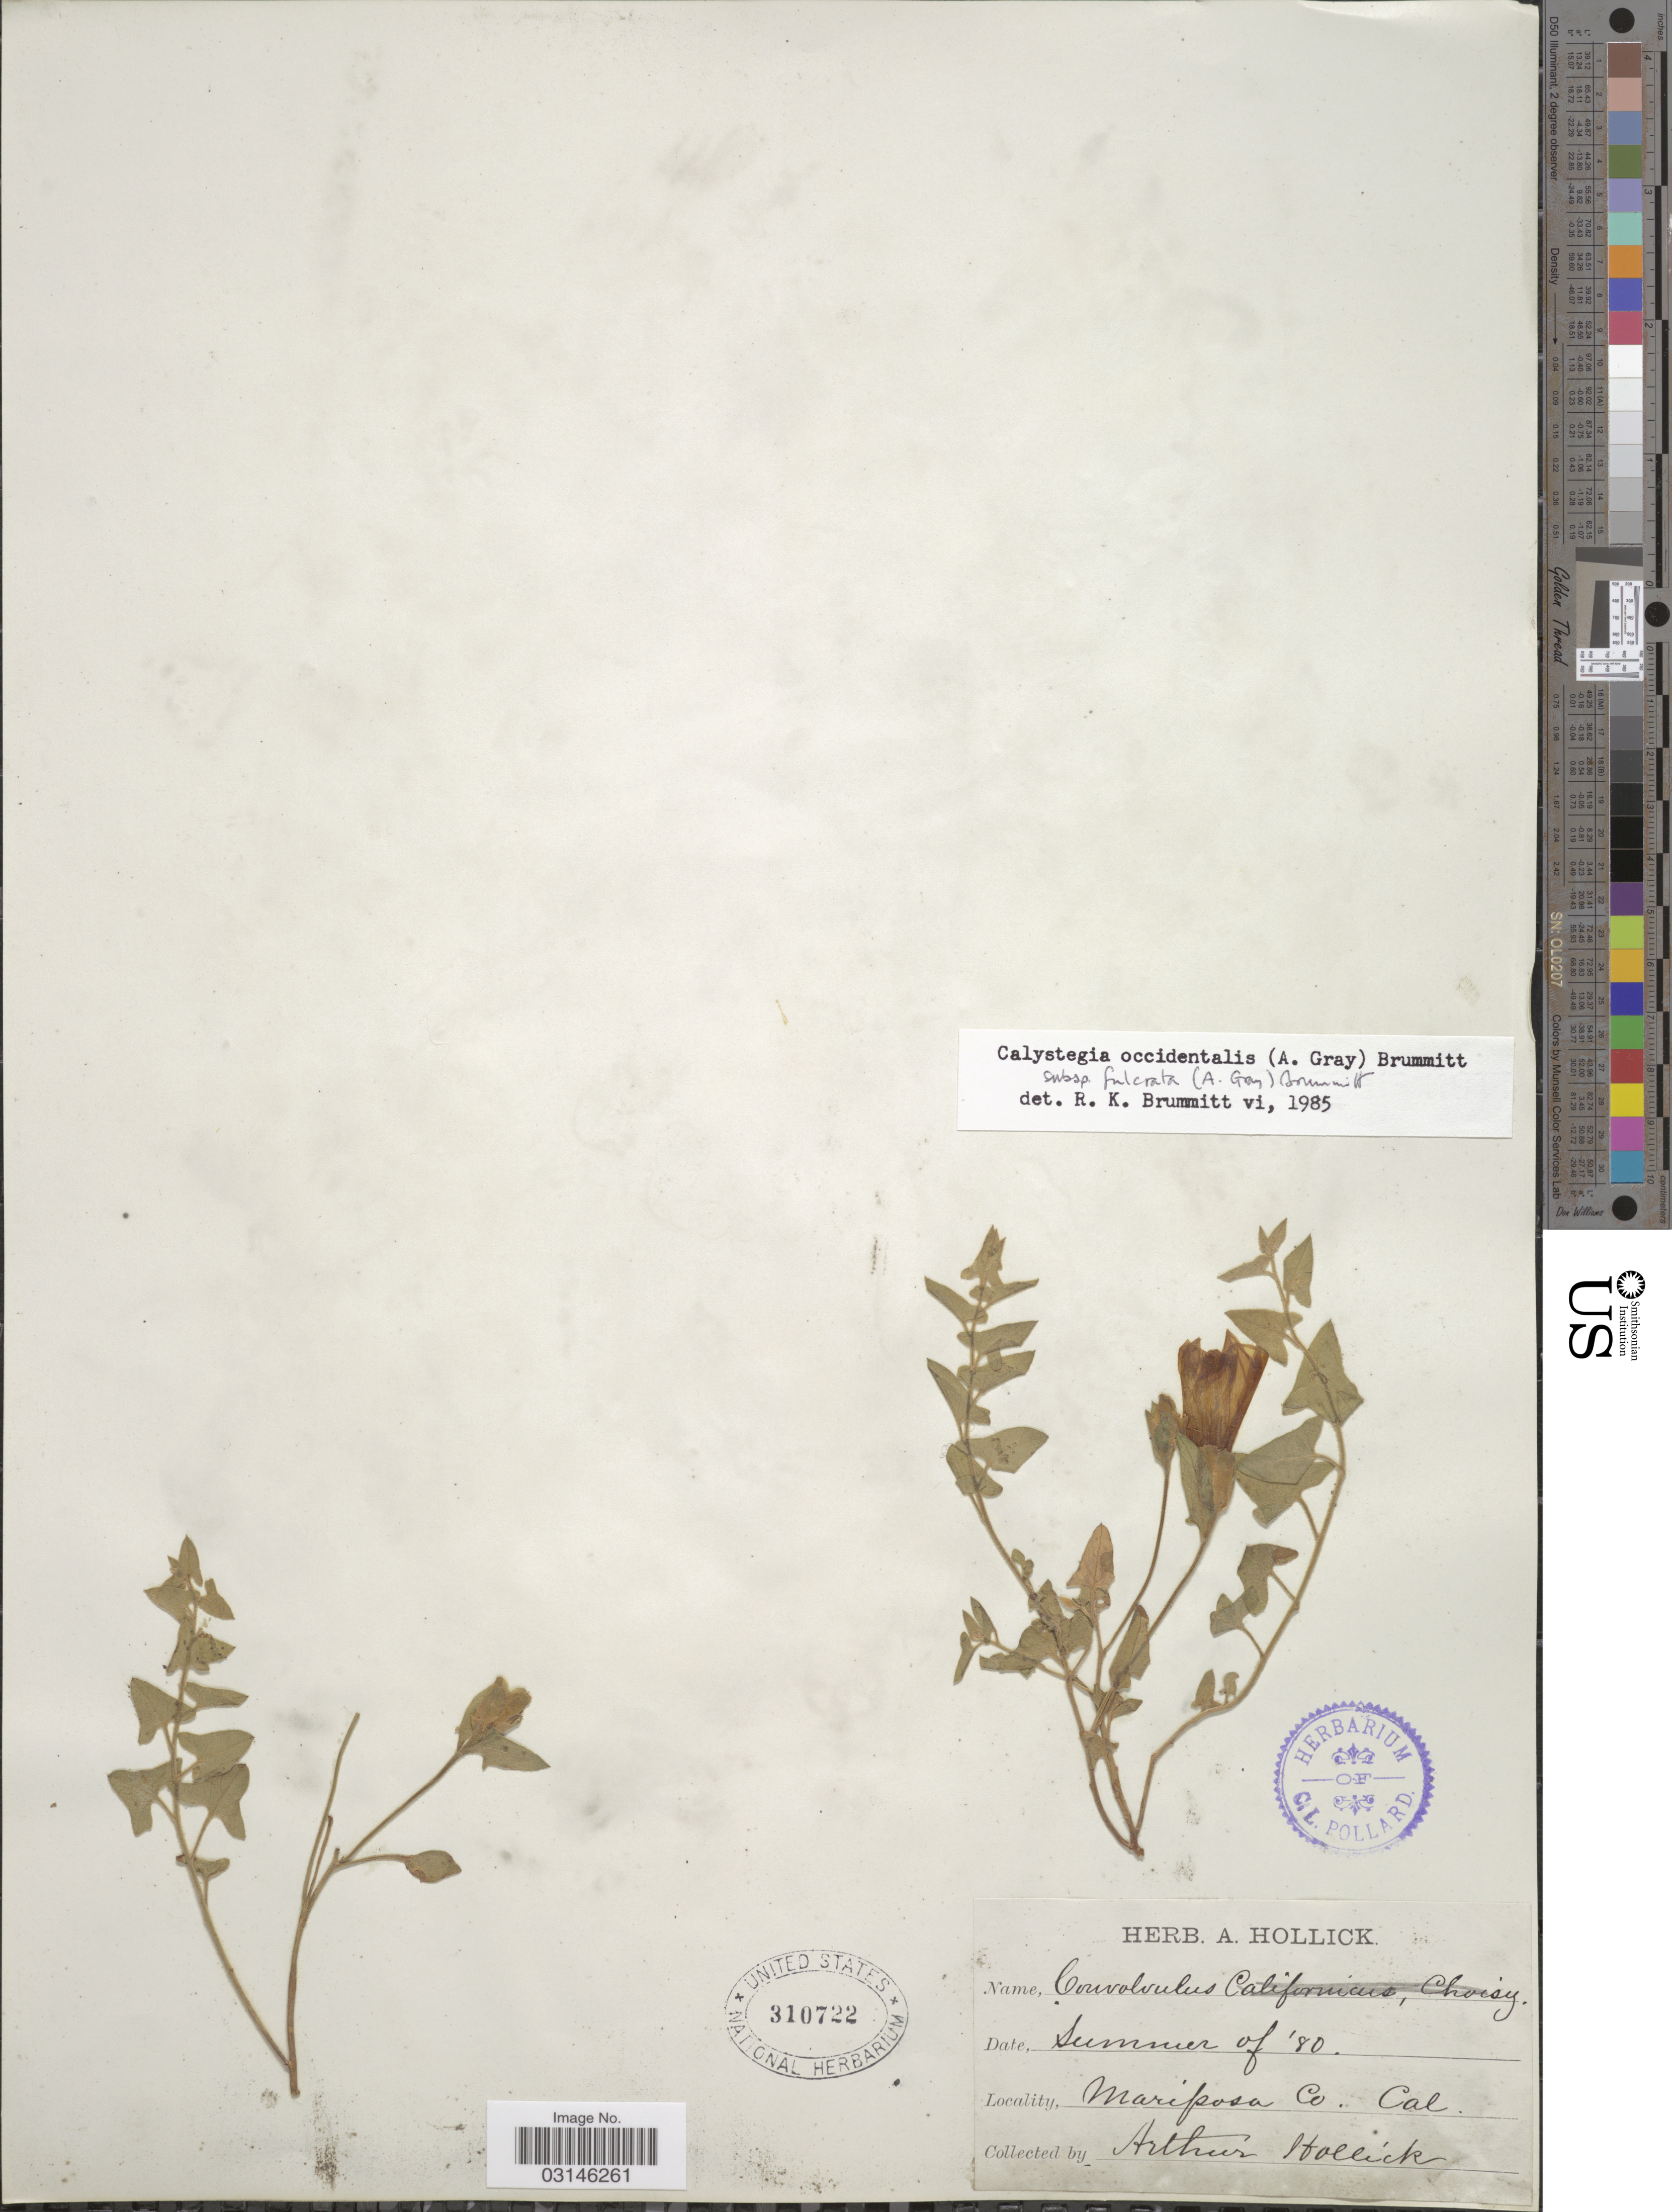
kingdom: Plantae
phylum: Tracheophyta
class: Magnoliopsida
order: Solanales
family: Convolvulaceae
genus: Calystegia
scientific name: Calystegia occidentalis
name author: (A. Gray) Brummitt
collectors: A. Hollick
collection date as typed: Summer of '80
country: United States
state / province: California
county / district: Mariposa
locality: Mariposa Co.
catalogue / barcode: US 310722